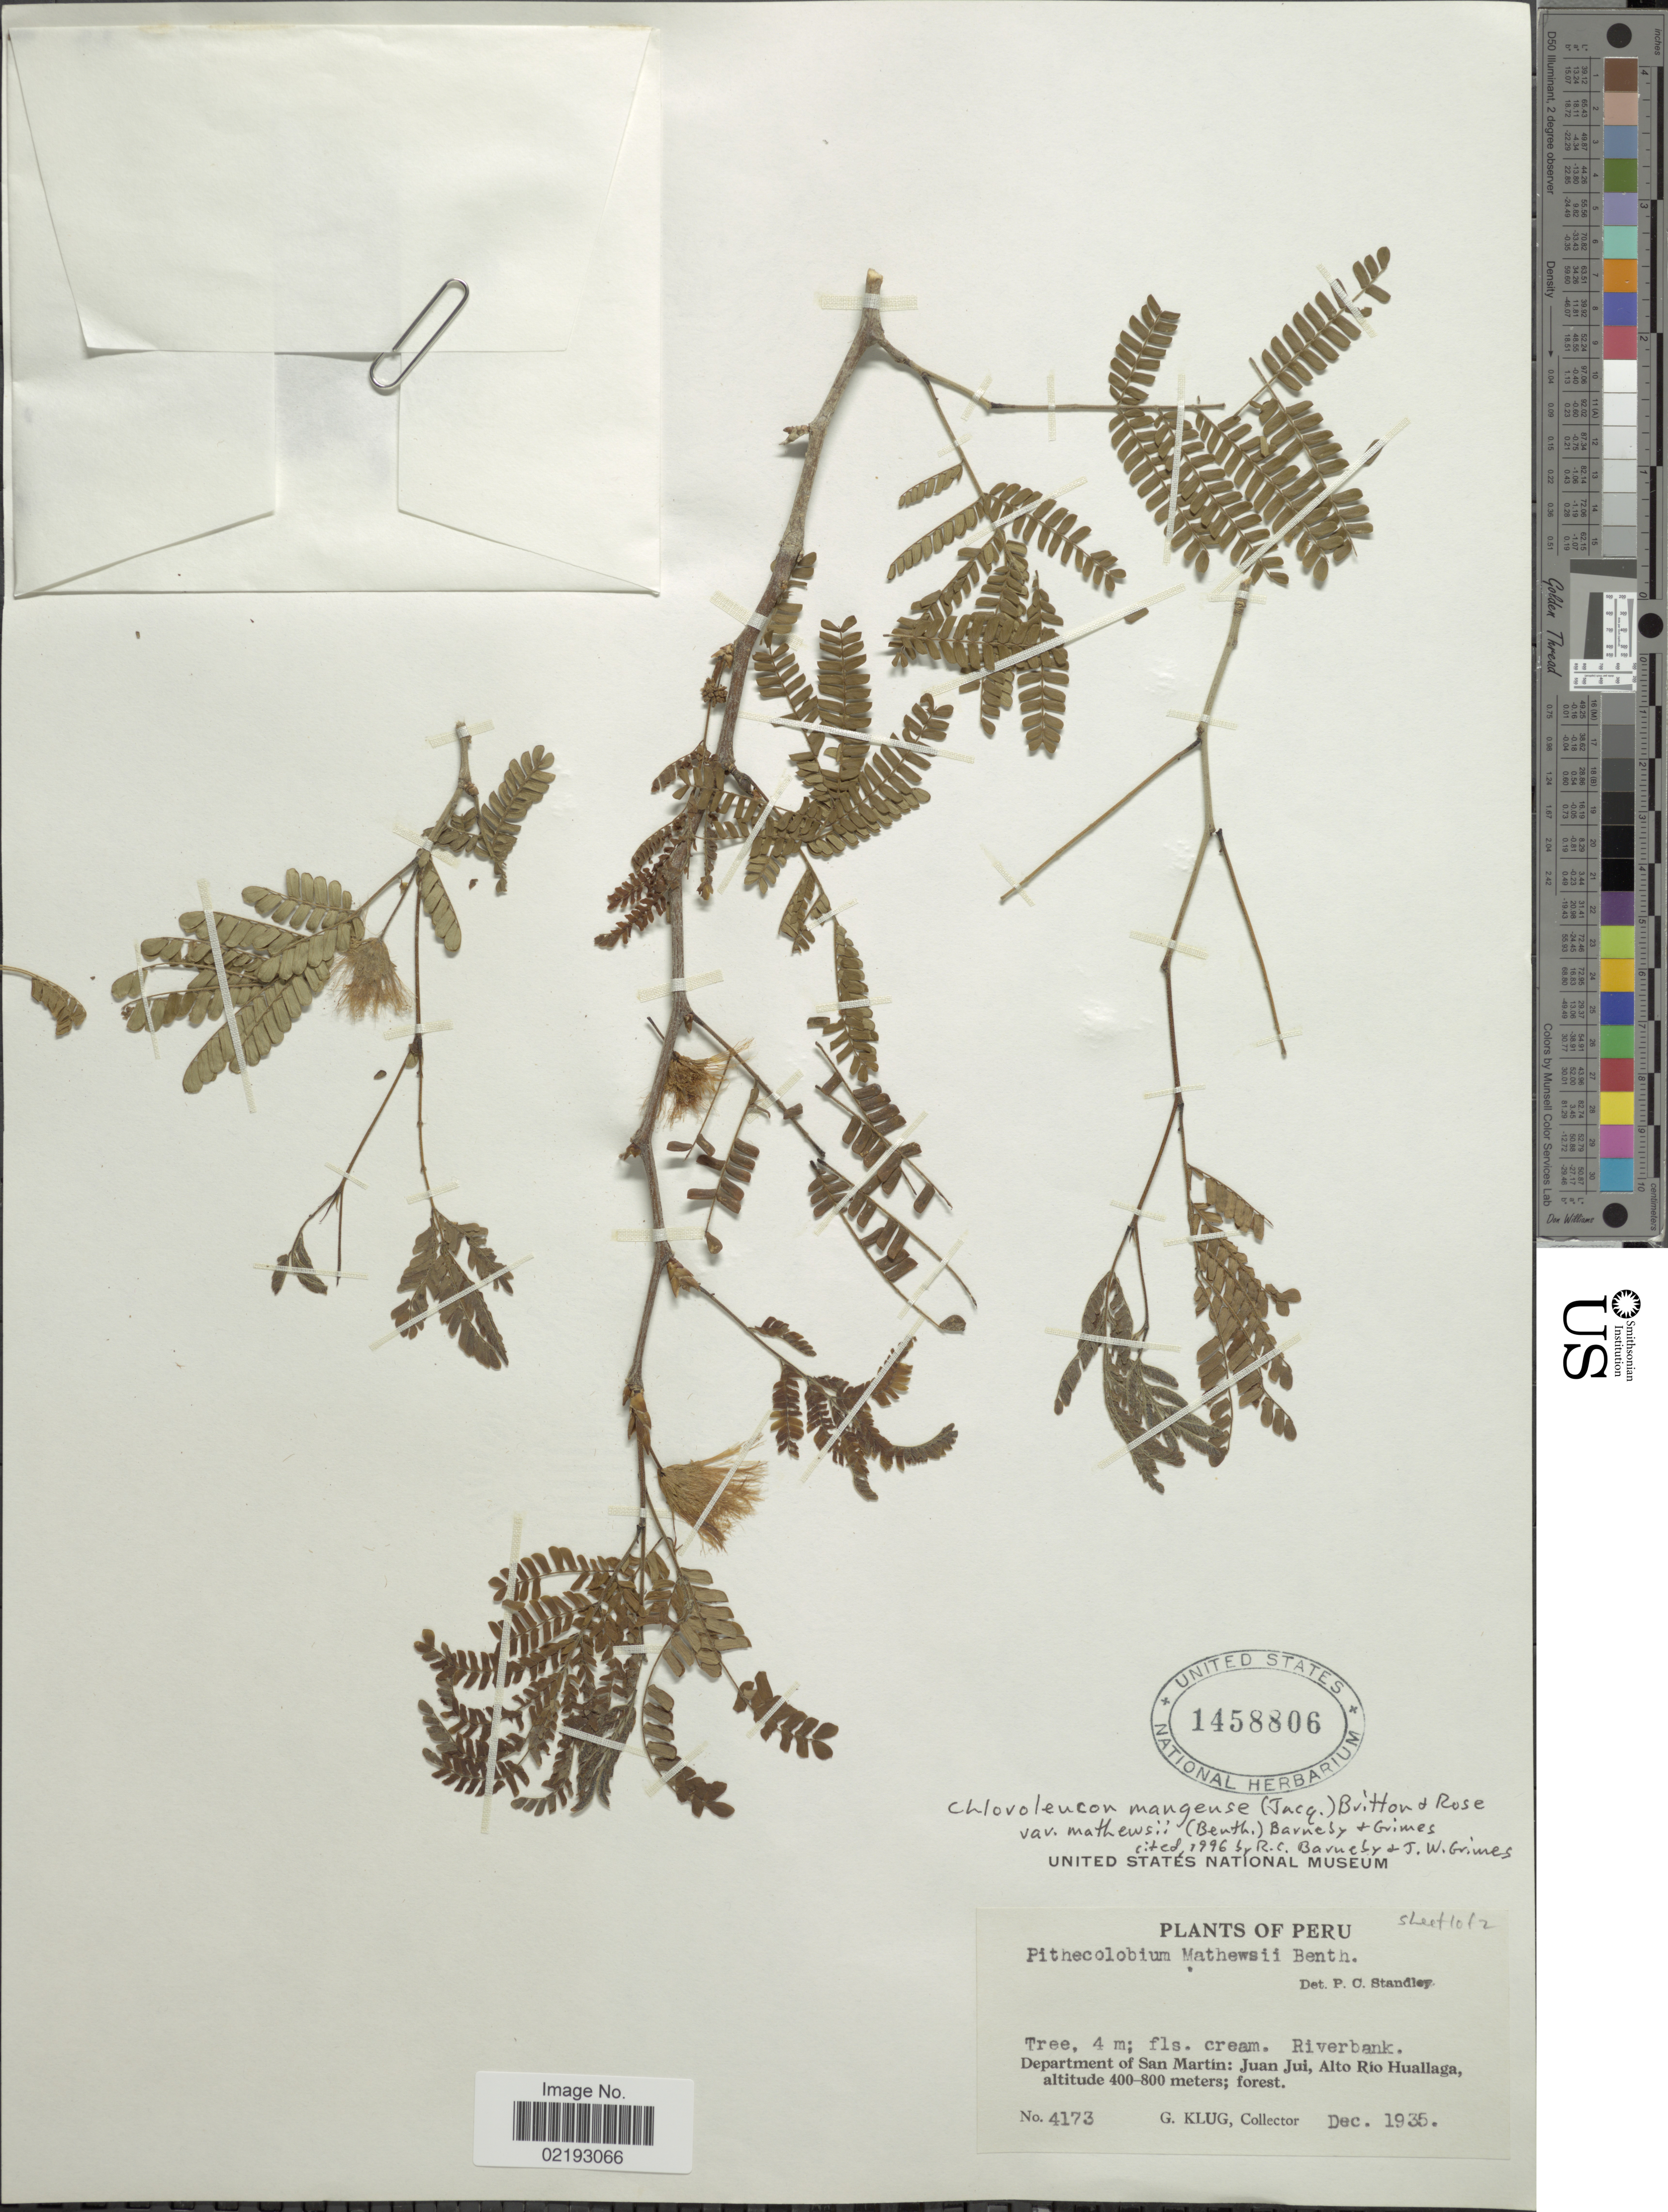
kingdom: Plantae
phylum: Tracheophyta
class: Magnoliopsida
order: Fabales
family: Fabaceae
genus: Chloroleucon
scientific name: Chloroleucon mangense var. mathewsii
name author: (Benth.) Barneby & J.W. Grimes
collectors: G. Klug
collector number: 4173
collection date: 1935-12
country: Peru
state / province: San Martín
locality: Juan Jui, Alto Rio Huallaga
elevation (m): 400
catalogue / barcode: US 1458806